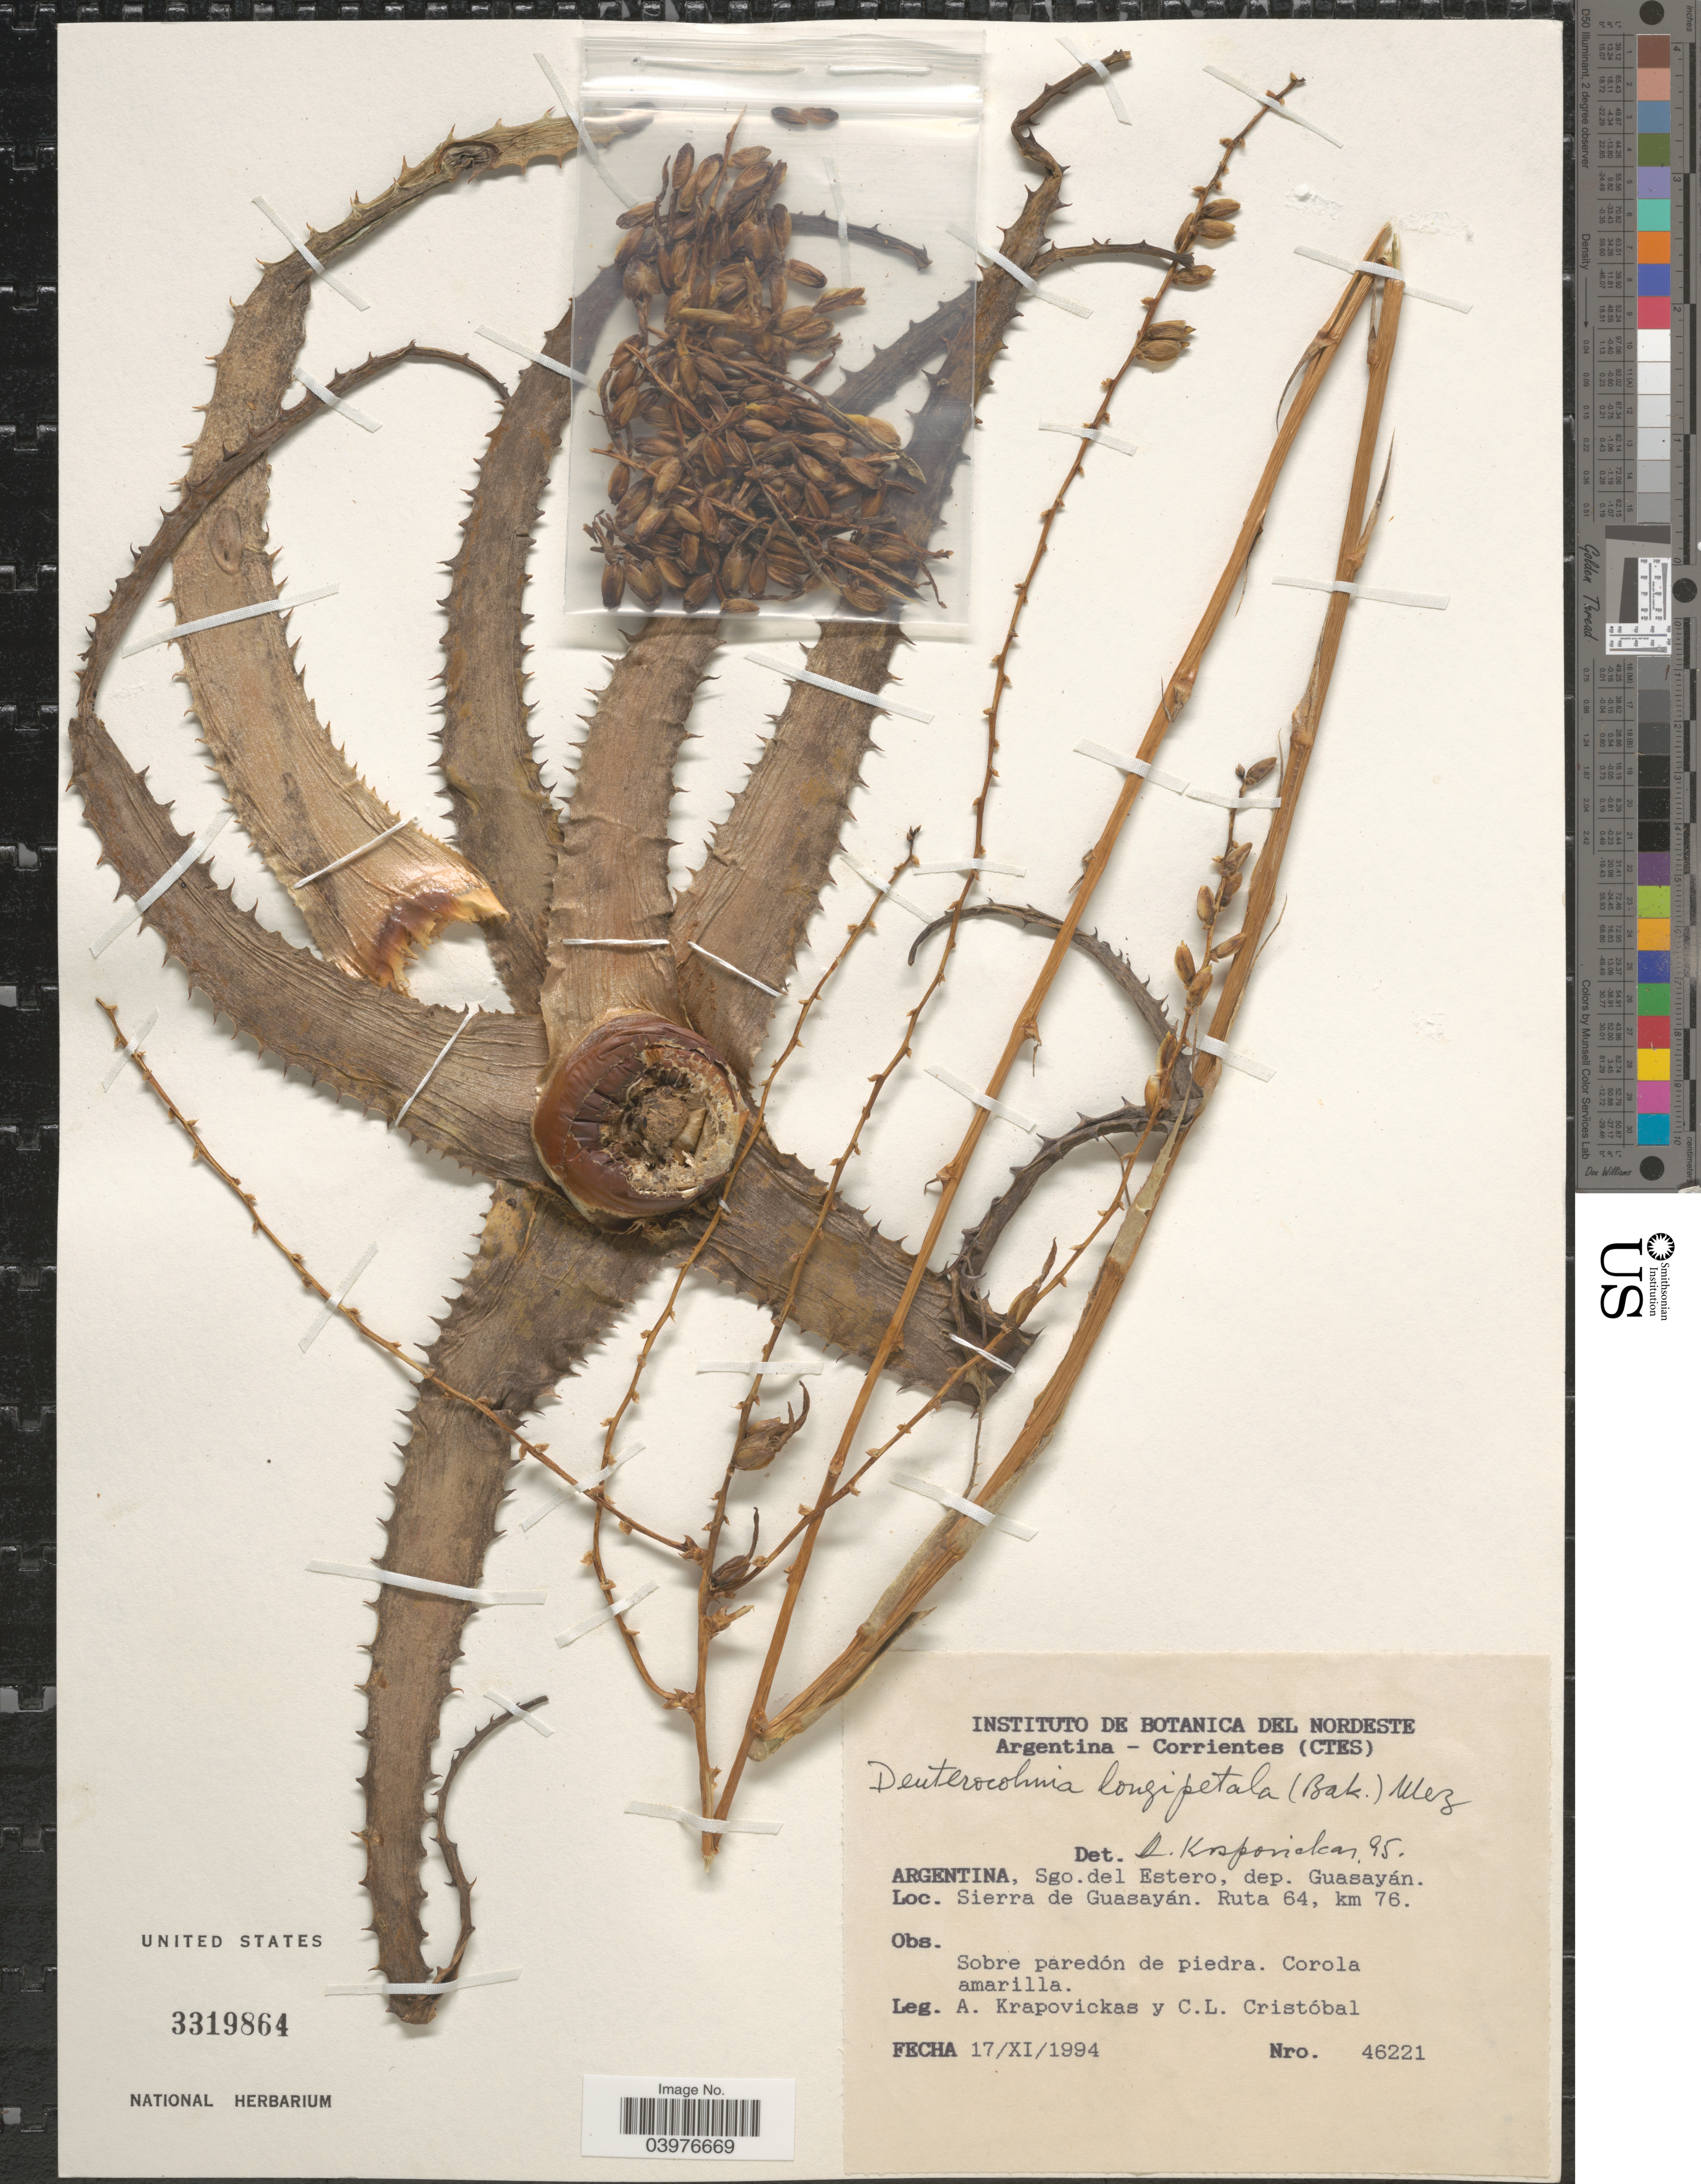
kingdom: Plantae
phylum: Tracheophyta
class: Liliopsida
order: Poales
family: Bromeliaceae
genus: Deuterocohnia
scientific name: Deuterocohnia longipetala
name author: (Baker) Mez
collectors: A. Krapovickas & C. L. Cristóbal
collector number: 46221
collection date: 1994-11-17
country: Argentina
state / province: Santiago del Estero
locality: Dep. Guasayán. Sierra de Guasayán. Ruta 64, km 76.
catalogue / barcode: US 3319864